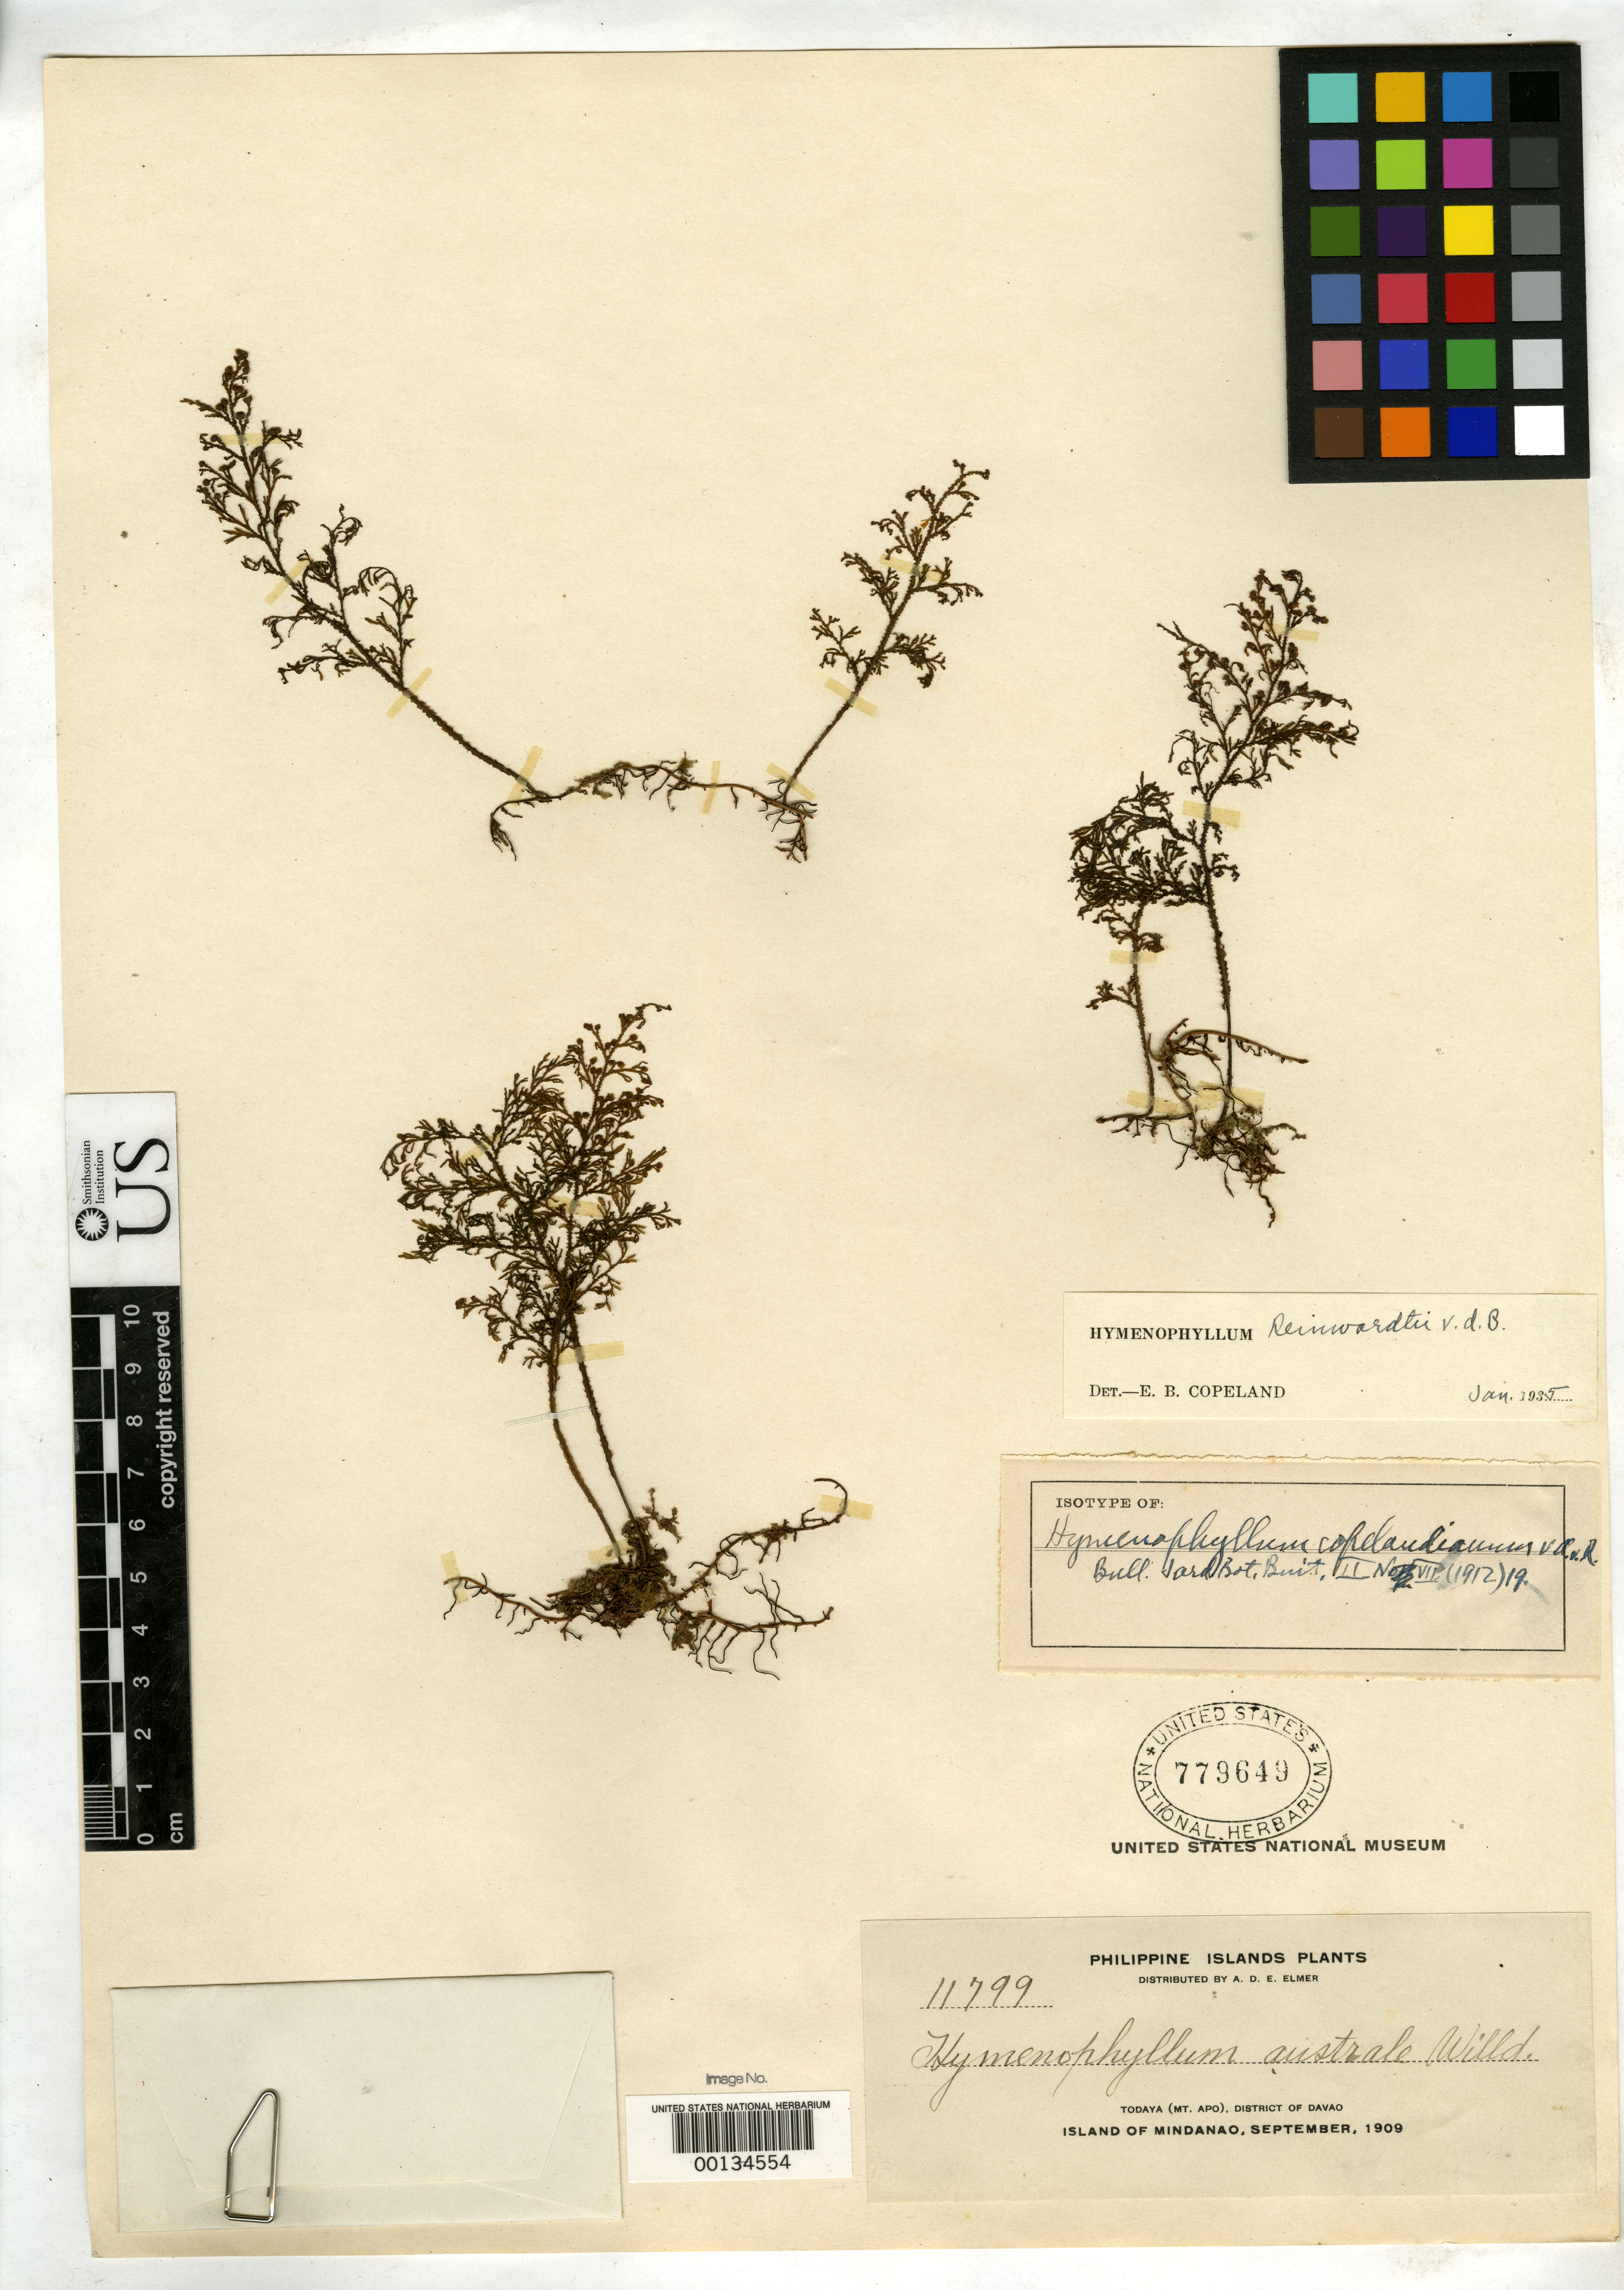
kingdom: Plantae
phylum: Tracheophyta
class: Polypodiopsida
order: Hymenophyllales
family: Hymenophyllaceae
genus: Hymenophyllum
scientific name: Hymenophyllum copelandianum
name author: Alderw.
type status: Isotype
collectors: A. D. E. Elmer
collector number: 11799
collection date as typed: Sep 1909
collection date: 1909-09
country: Philippines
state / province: Davao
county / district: Davao del Sur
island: Mindanao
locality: Todaya, Mt. Apo.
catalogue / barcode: US 779649